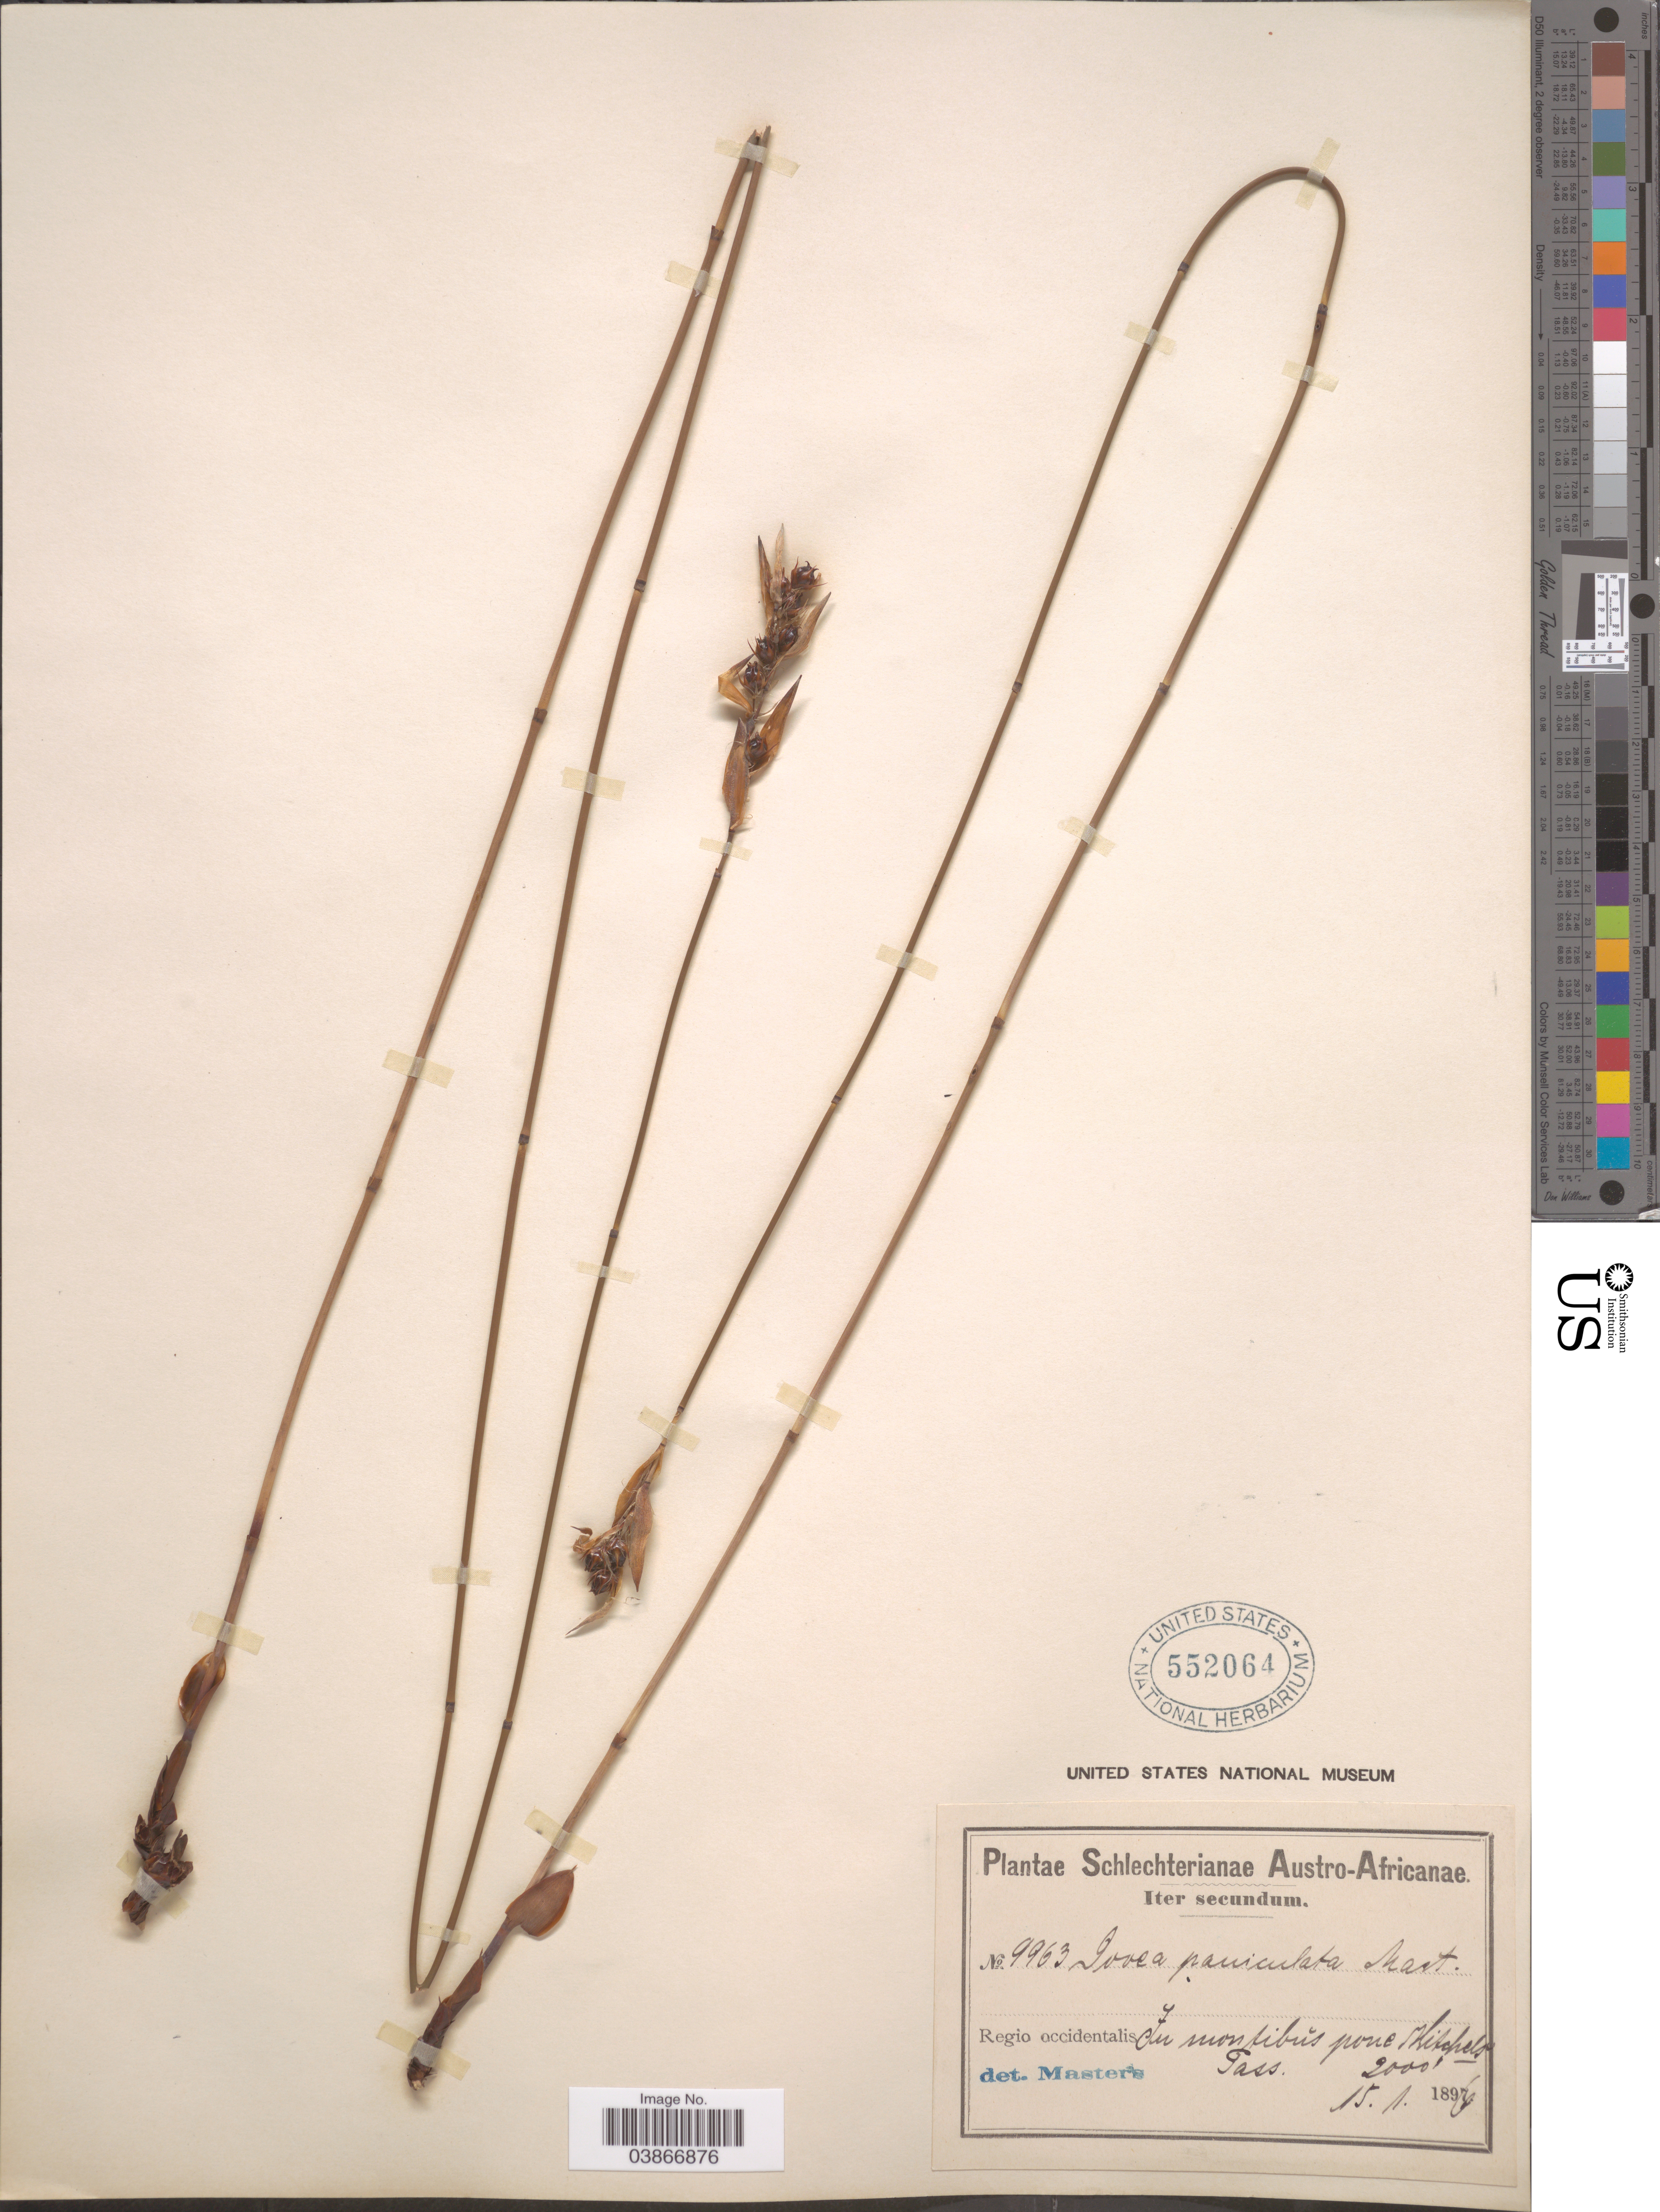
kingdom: Plantae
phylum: Tracheophyta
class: Liliopsida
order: Poales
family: Restionaceae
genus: Askidiosperma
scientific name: Askidiosperma paniculatum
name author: (Mast.) H.P. Linder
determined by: Strong, Mark T., (BOT), Smithsonian Institution - National Museum of Natural History (UNITED STATES)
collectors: Schlechter, --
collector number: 9963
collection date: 1896-01-15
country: South Africa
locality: Austro-Africanae. Regio occidentalis. In montibûs pone Mitchels Pass.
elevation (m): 610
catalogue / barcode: US 552064